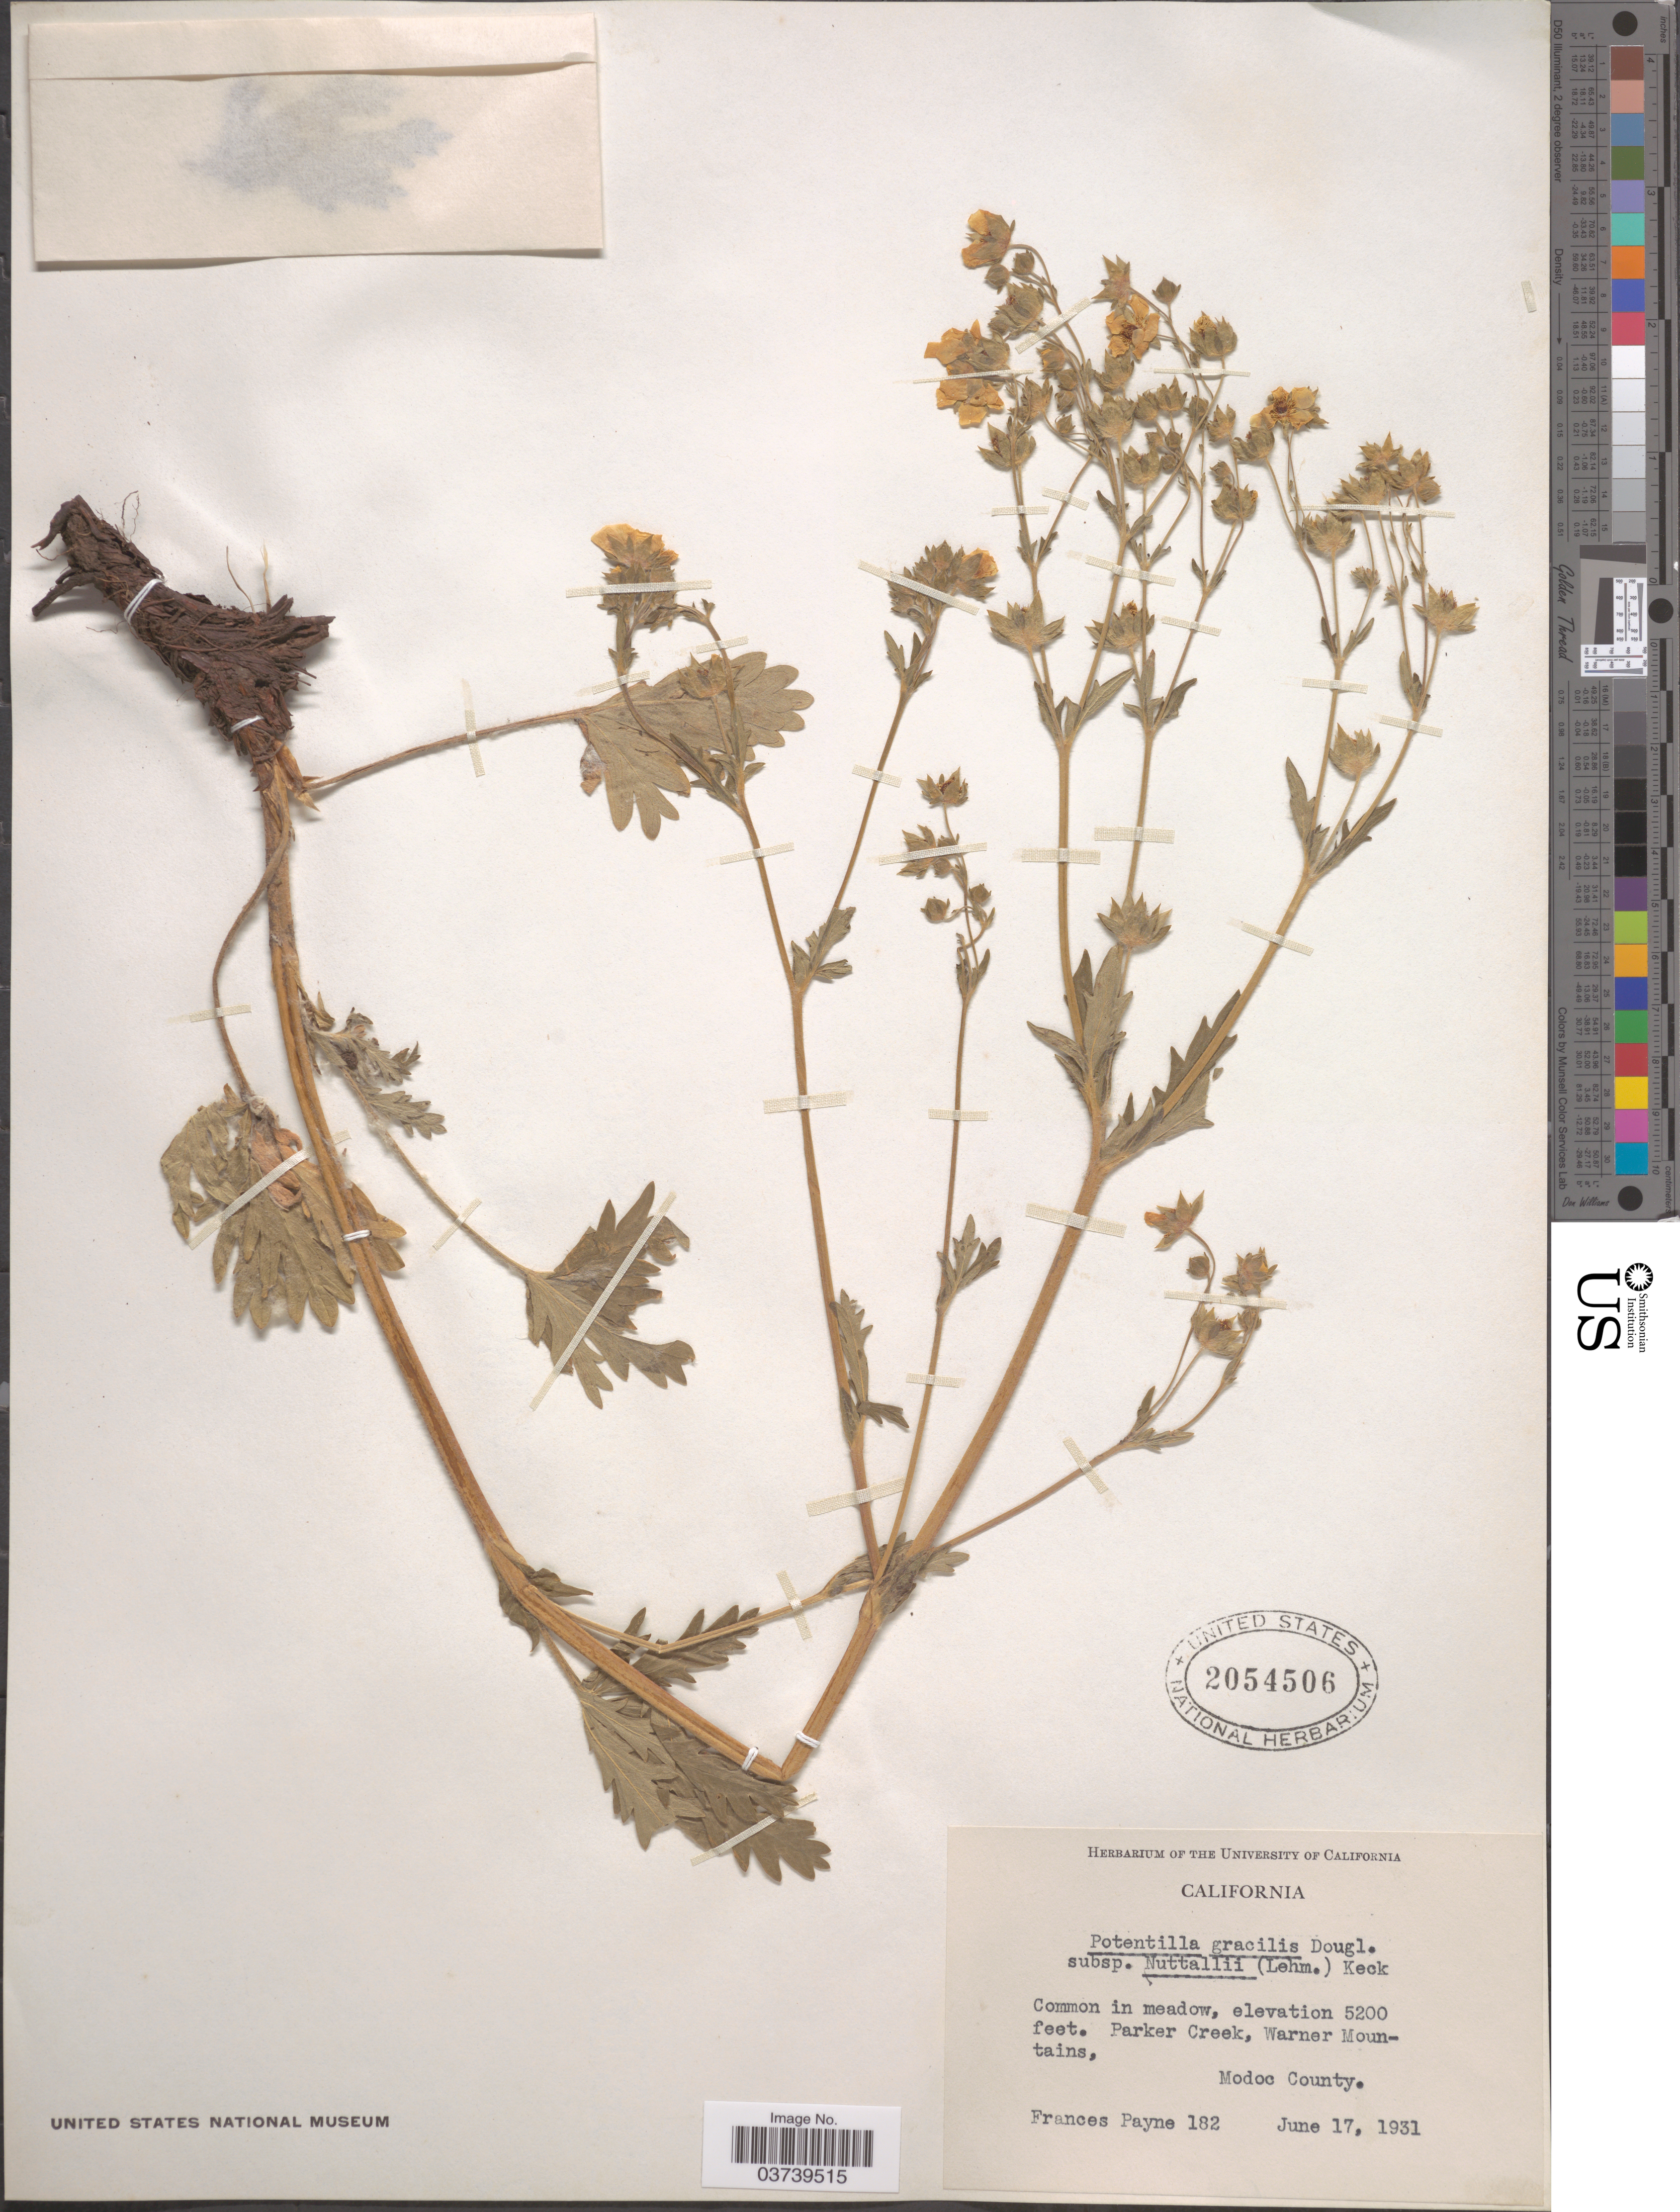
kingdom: Plantae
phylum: Tracheophyta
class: Magnoliopsida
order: Rosales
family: Rosaceae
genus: Potentilla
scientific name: Potentilla gracilis var. fastigiata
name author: (Nutt.) S. Watson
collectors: F. Payne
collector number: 182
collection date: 1931-06-17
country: United States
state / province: California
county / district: Modoc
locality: Parker Creek, Warner Mountains, Modoc County.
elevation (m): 1585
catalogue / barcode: US 2054506